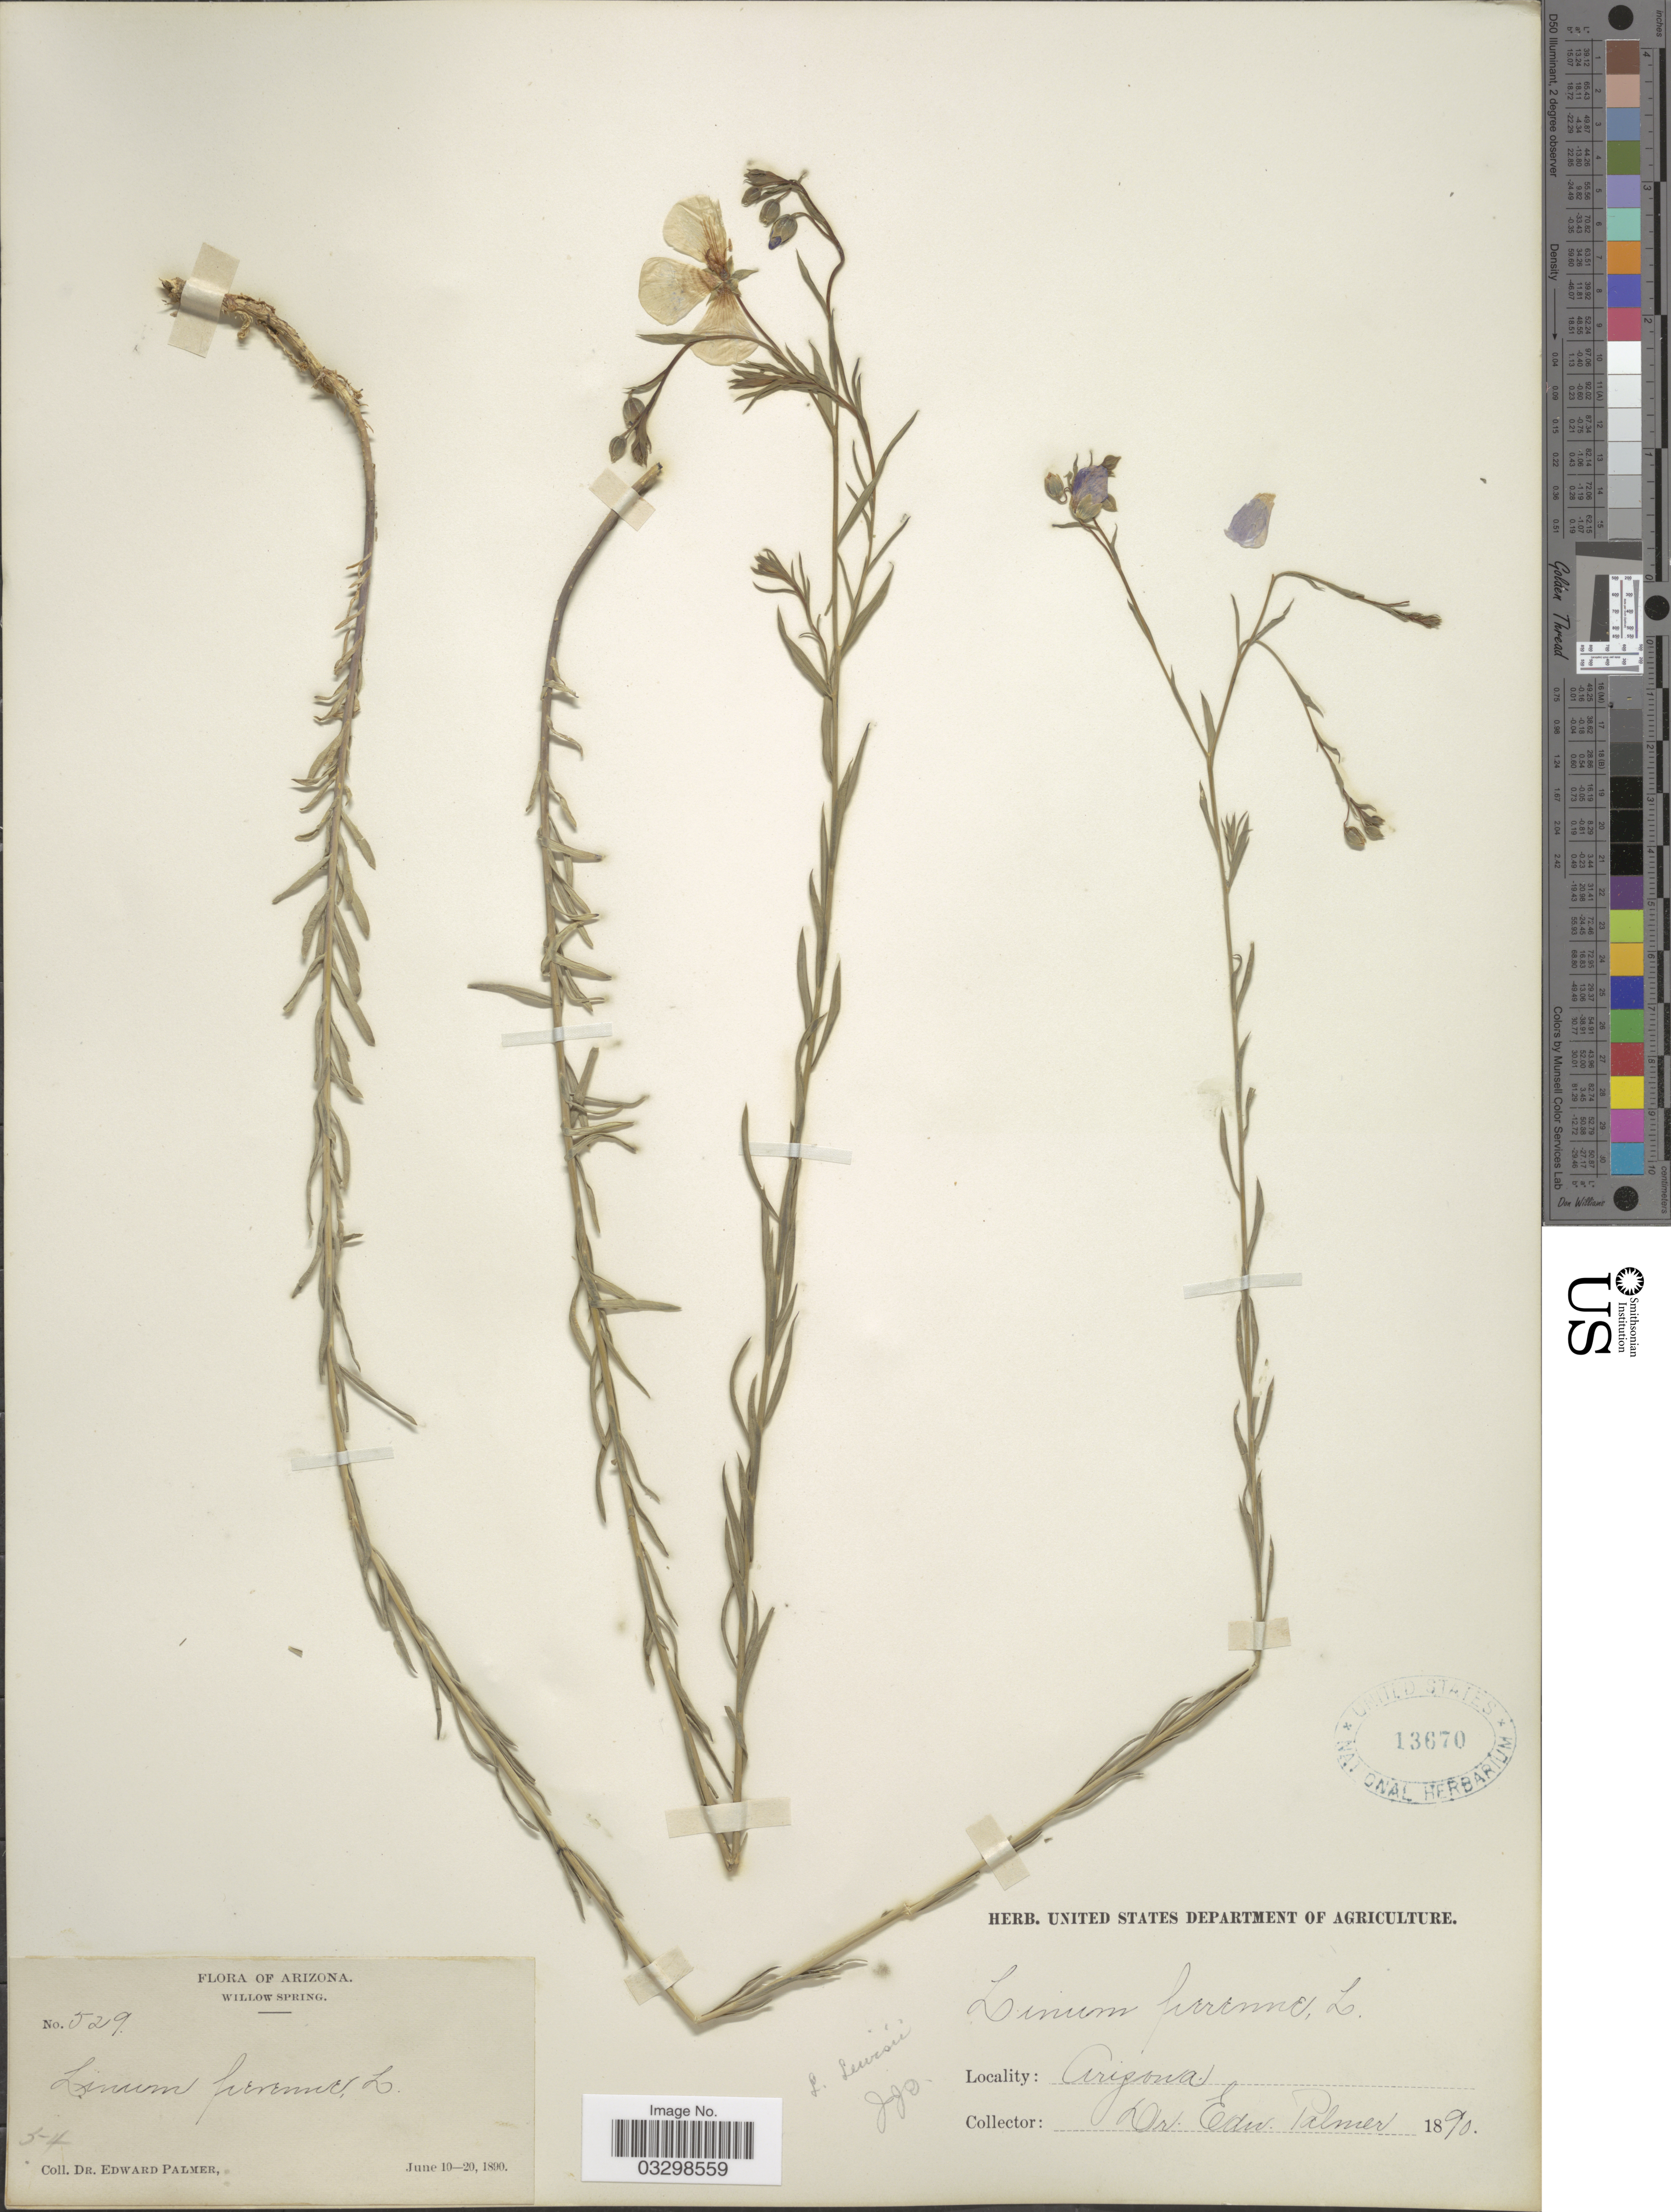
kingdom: Plantae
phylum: Tracheophyta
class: Magnoliopsida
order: Malpighiales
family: Linaceae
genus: Linum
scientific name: Linum lewisii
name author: Pursh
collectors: E. Palmer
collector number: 529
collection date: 1890-06-10/1890-06-20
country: United States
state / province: Arizona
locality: Willow Spring.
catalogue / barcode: US 13670